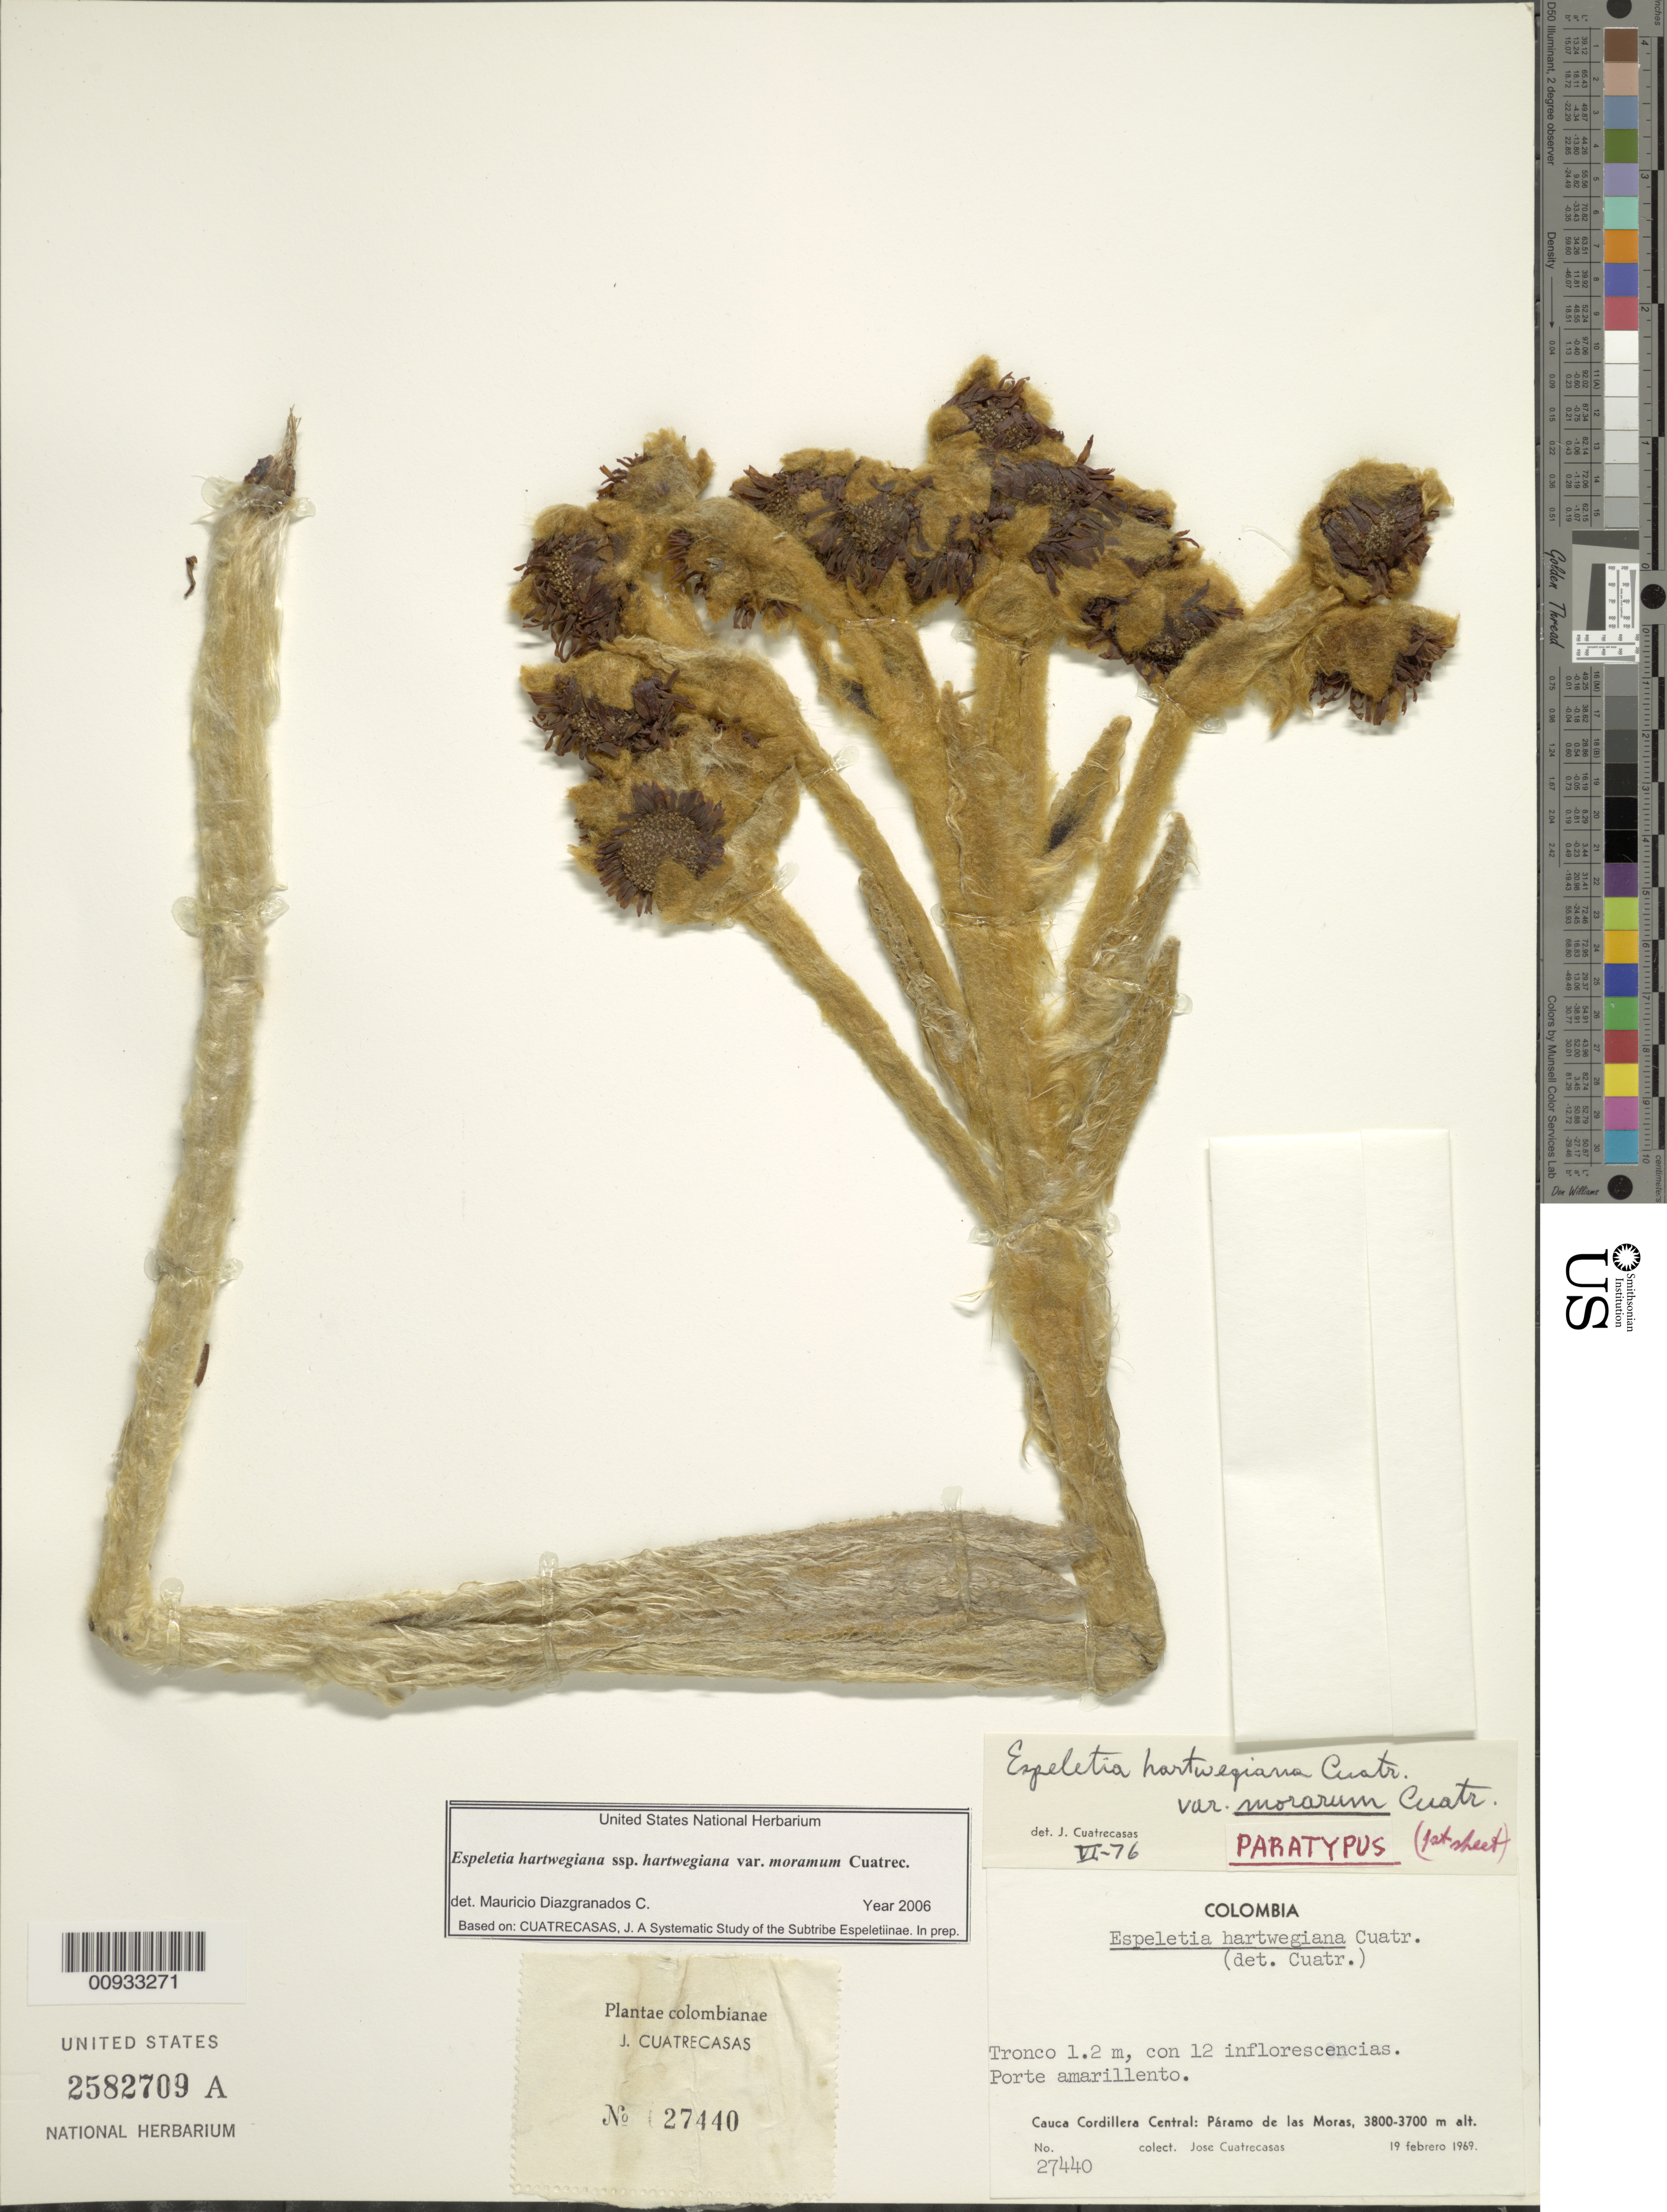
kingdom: Plantae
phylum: Tracheophyta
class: Magnoliopsida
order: Asterales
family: Asteraceae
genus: Espeletia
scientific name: Espeletia hartwegiana var. morarum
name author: Cuatrec.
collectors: J. Cuatrecasas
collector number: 27440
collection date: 1969-02-19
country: Colombia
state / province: Cauca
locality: Páramo de Moras. Cordillera Central.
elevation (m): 3700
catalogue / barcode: US 2582709A